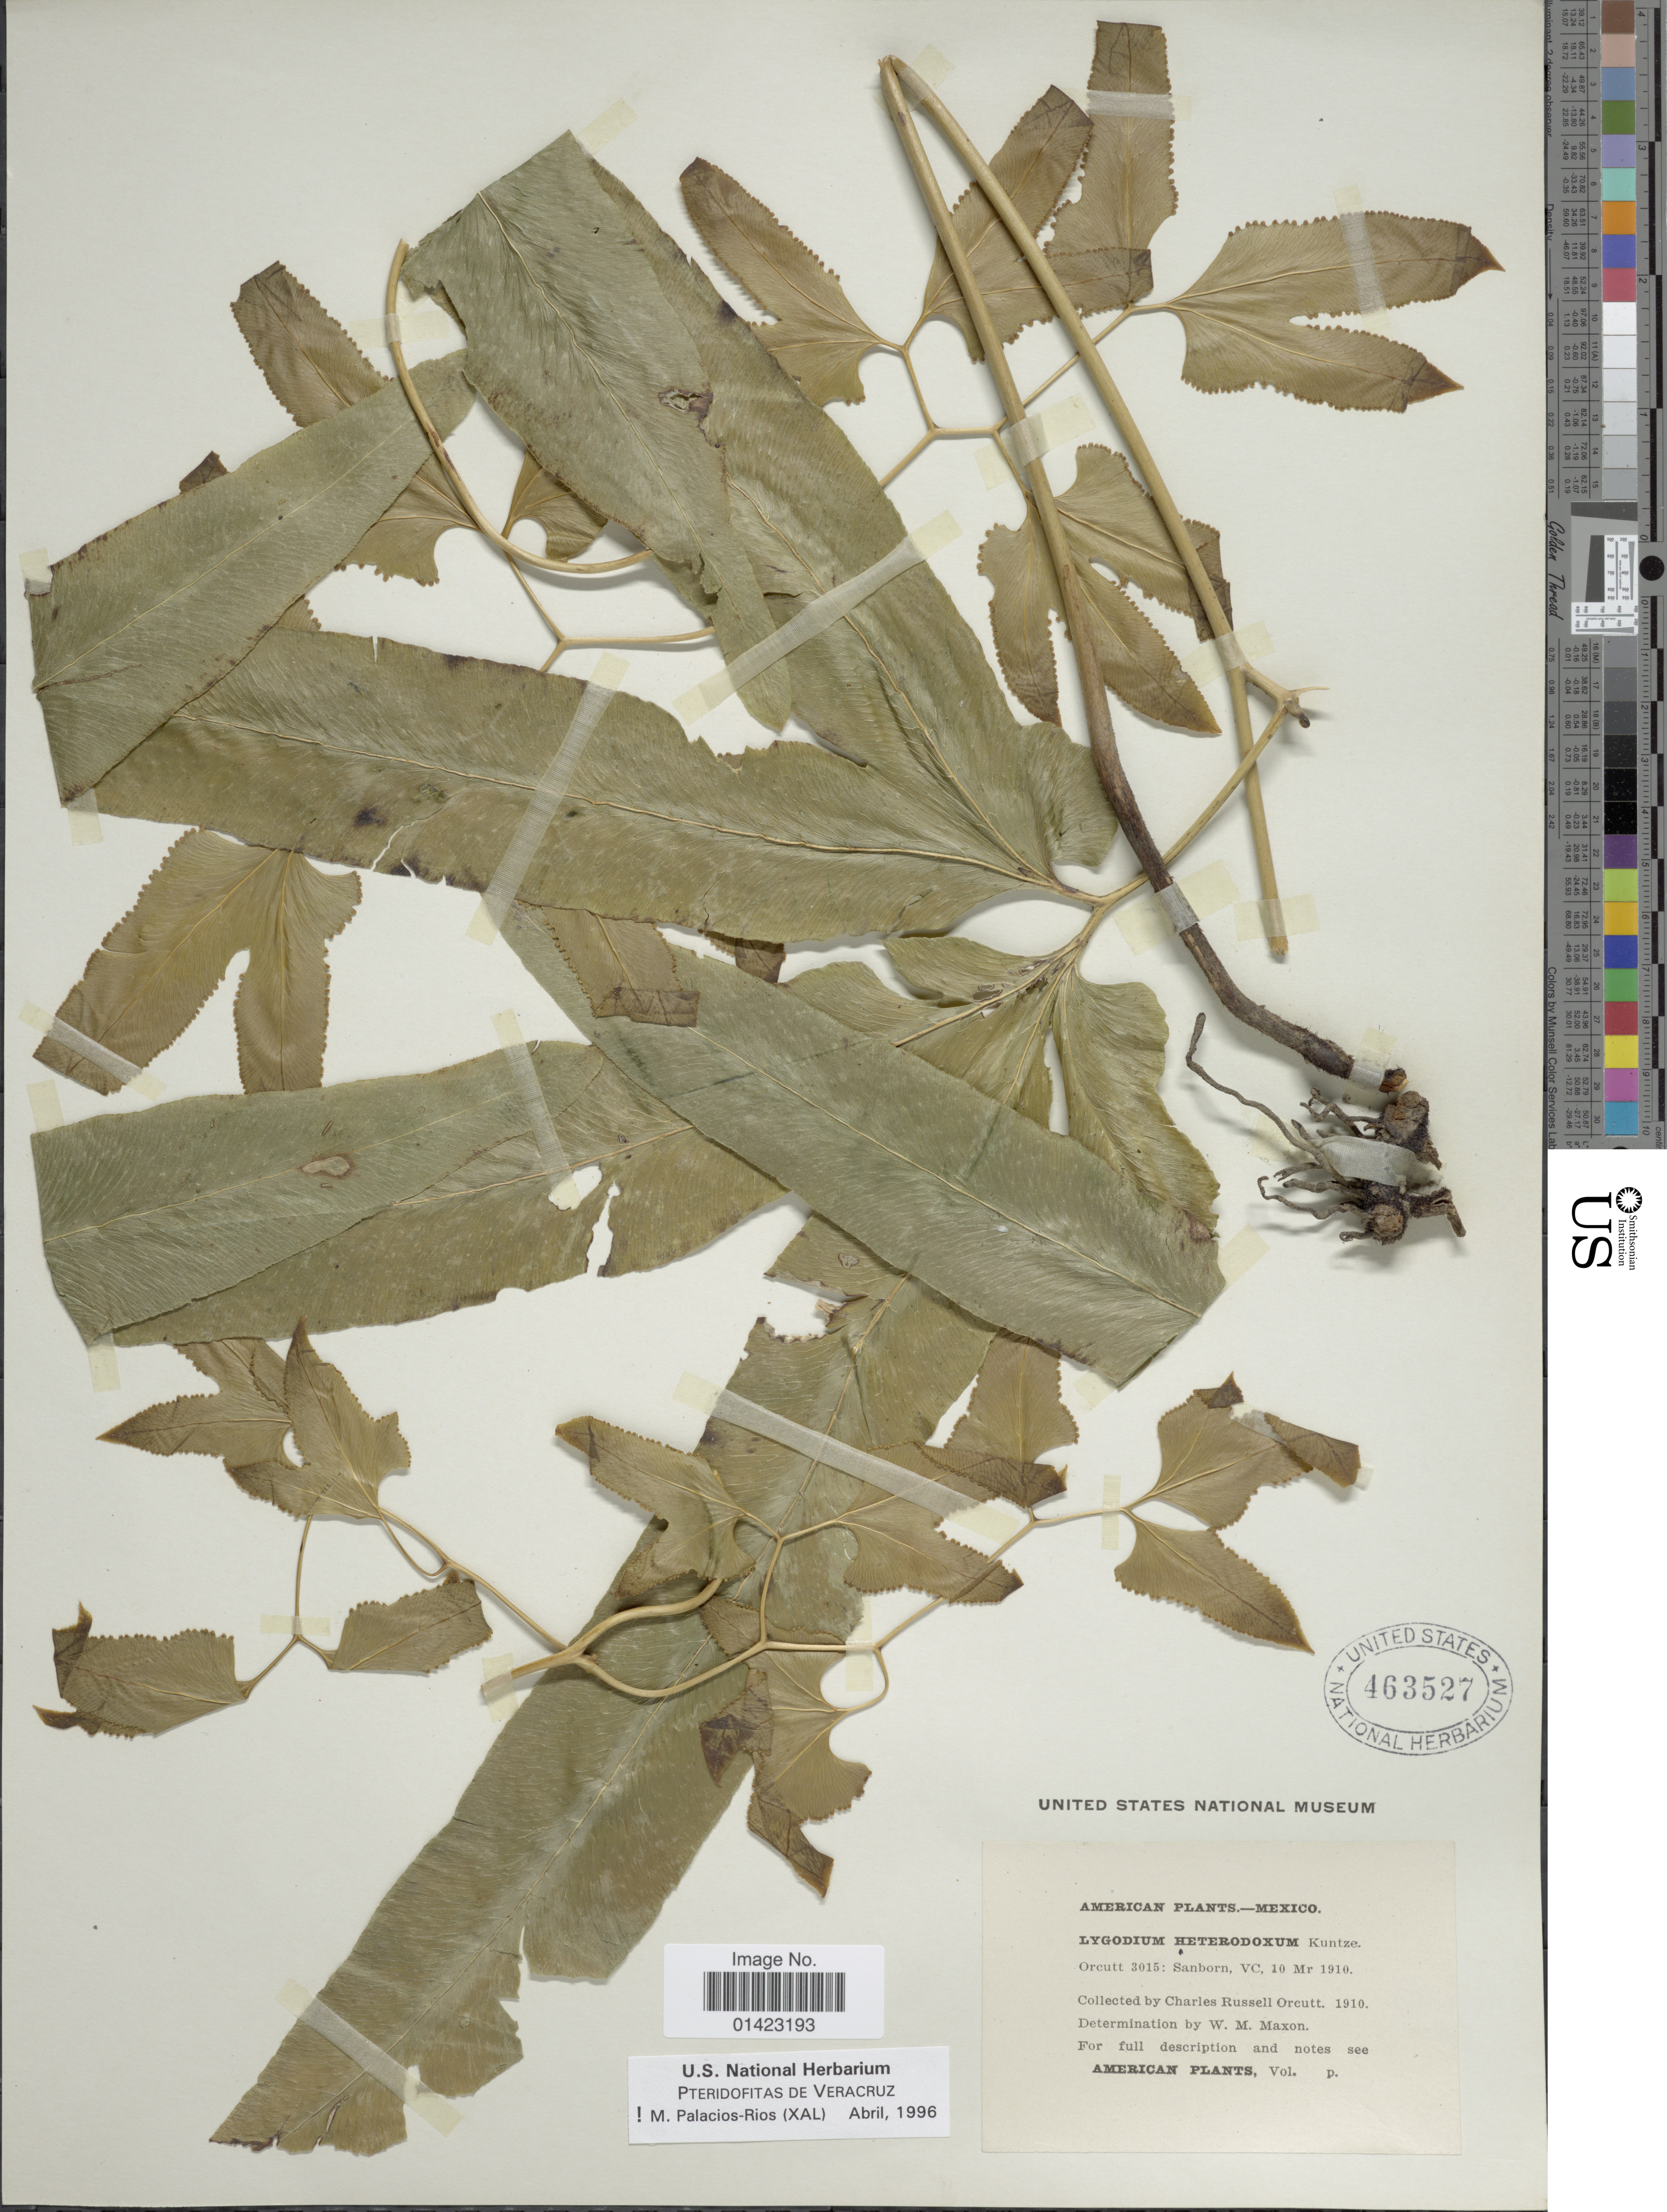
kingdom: Plantae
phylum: Tracheophyta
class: Polypodiopsida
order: Schizaeales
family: Lygodiaceae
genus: Lygodium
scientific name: Lygodium heterodoxum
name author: Kunze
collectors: C. R. Orcutt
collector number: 3015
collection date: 1910-03-10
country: Mexico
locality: American plants, Sanborn VC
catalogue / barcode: US 463527